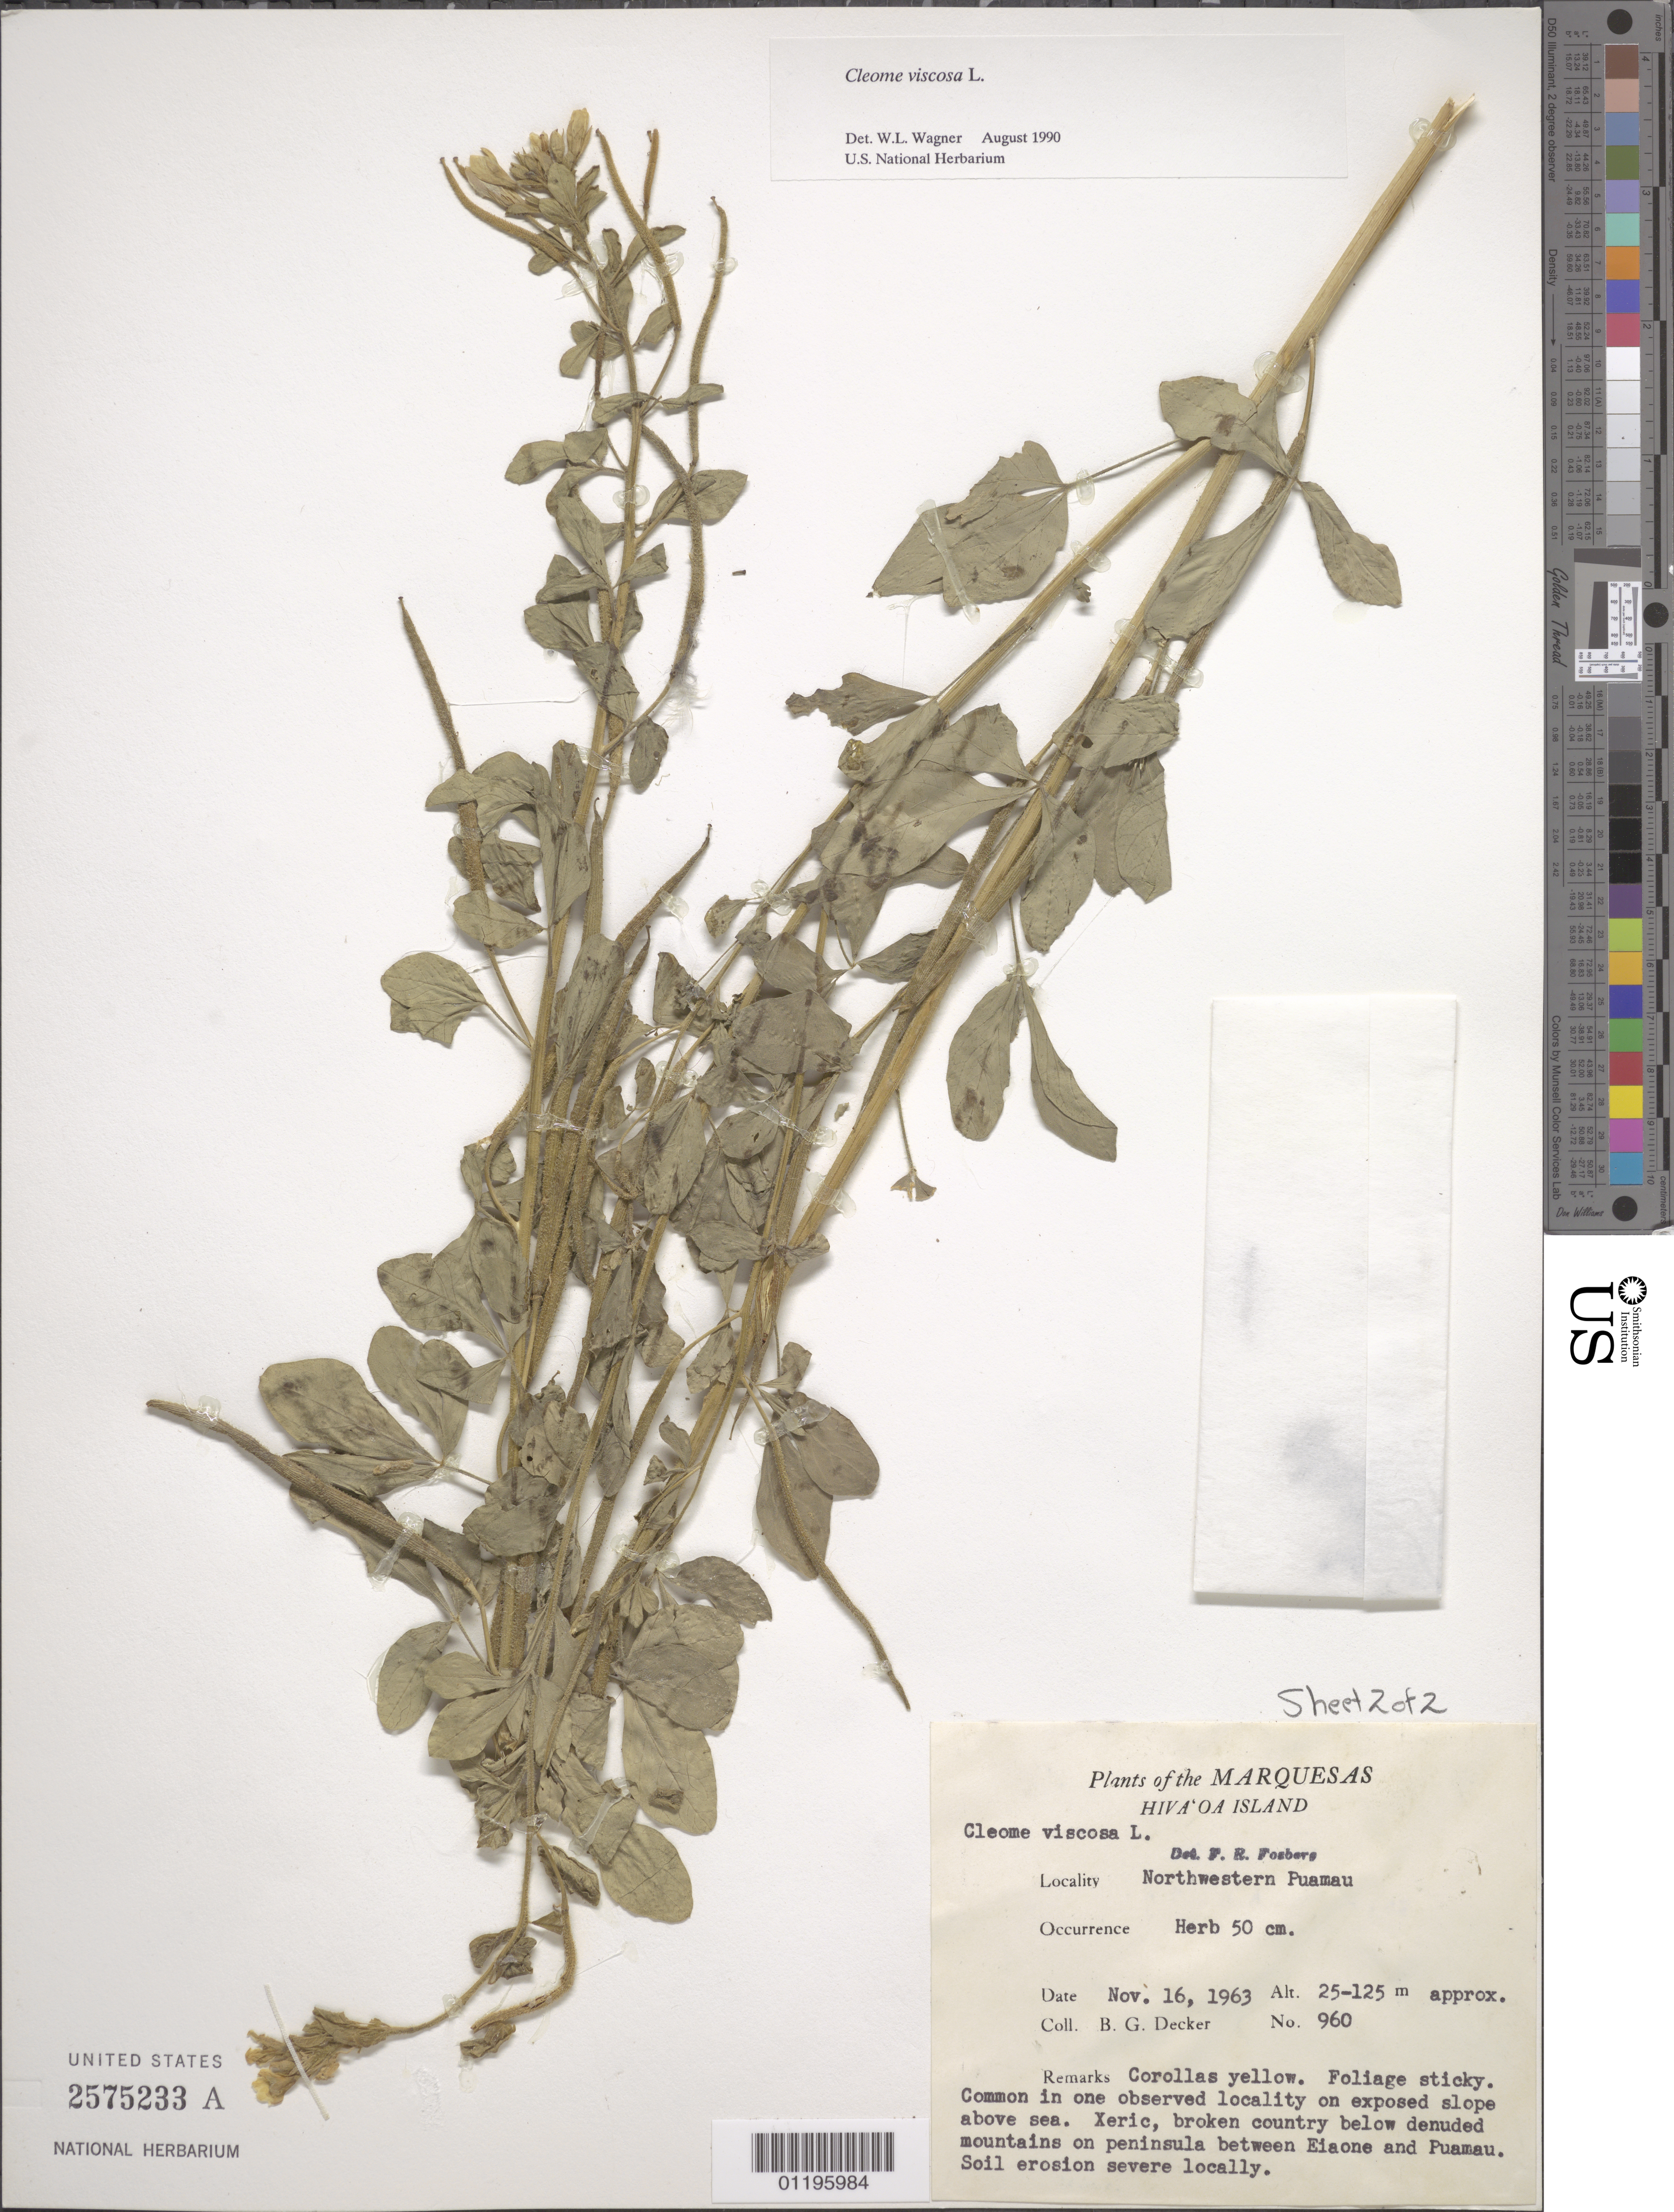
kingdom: Plantae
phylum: Tracheophyta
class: Magnoliopsida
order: Brassicales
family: Cleomaceae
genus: Arivela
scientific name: Arivela viscosa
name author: (L.) Raf.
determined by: Wagner, W. L., (BOT), Smithsonian Institution - National Museum of Natural History (UNITED STATES)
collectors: B. G. Decker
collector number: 960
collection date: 1963-11-16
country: French Polynesia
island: Hiva Oa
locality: NW Puamau, on peninsula between Eiaone and Puamau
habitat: Exposed slope above sea.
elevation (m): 25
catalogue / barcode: US 2575233A